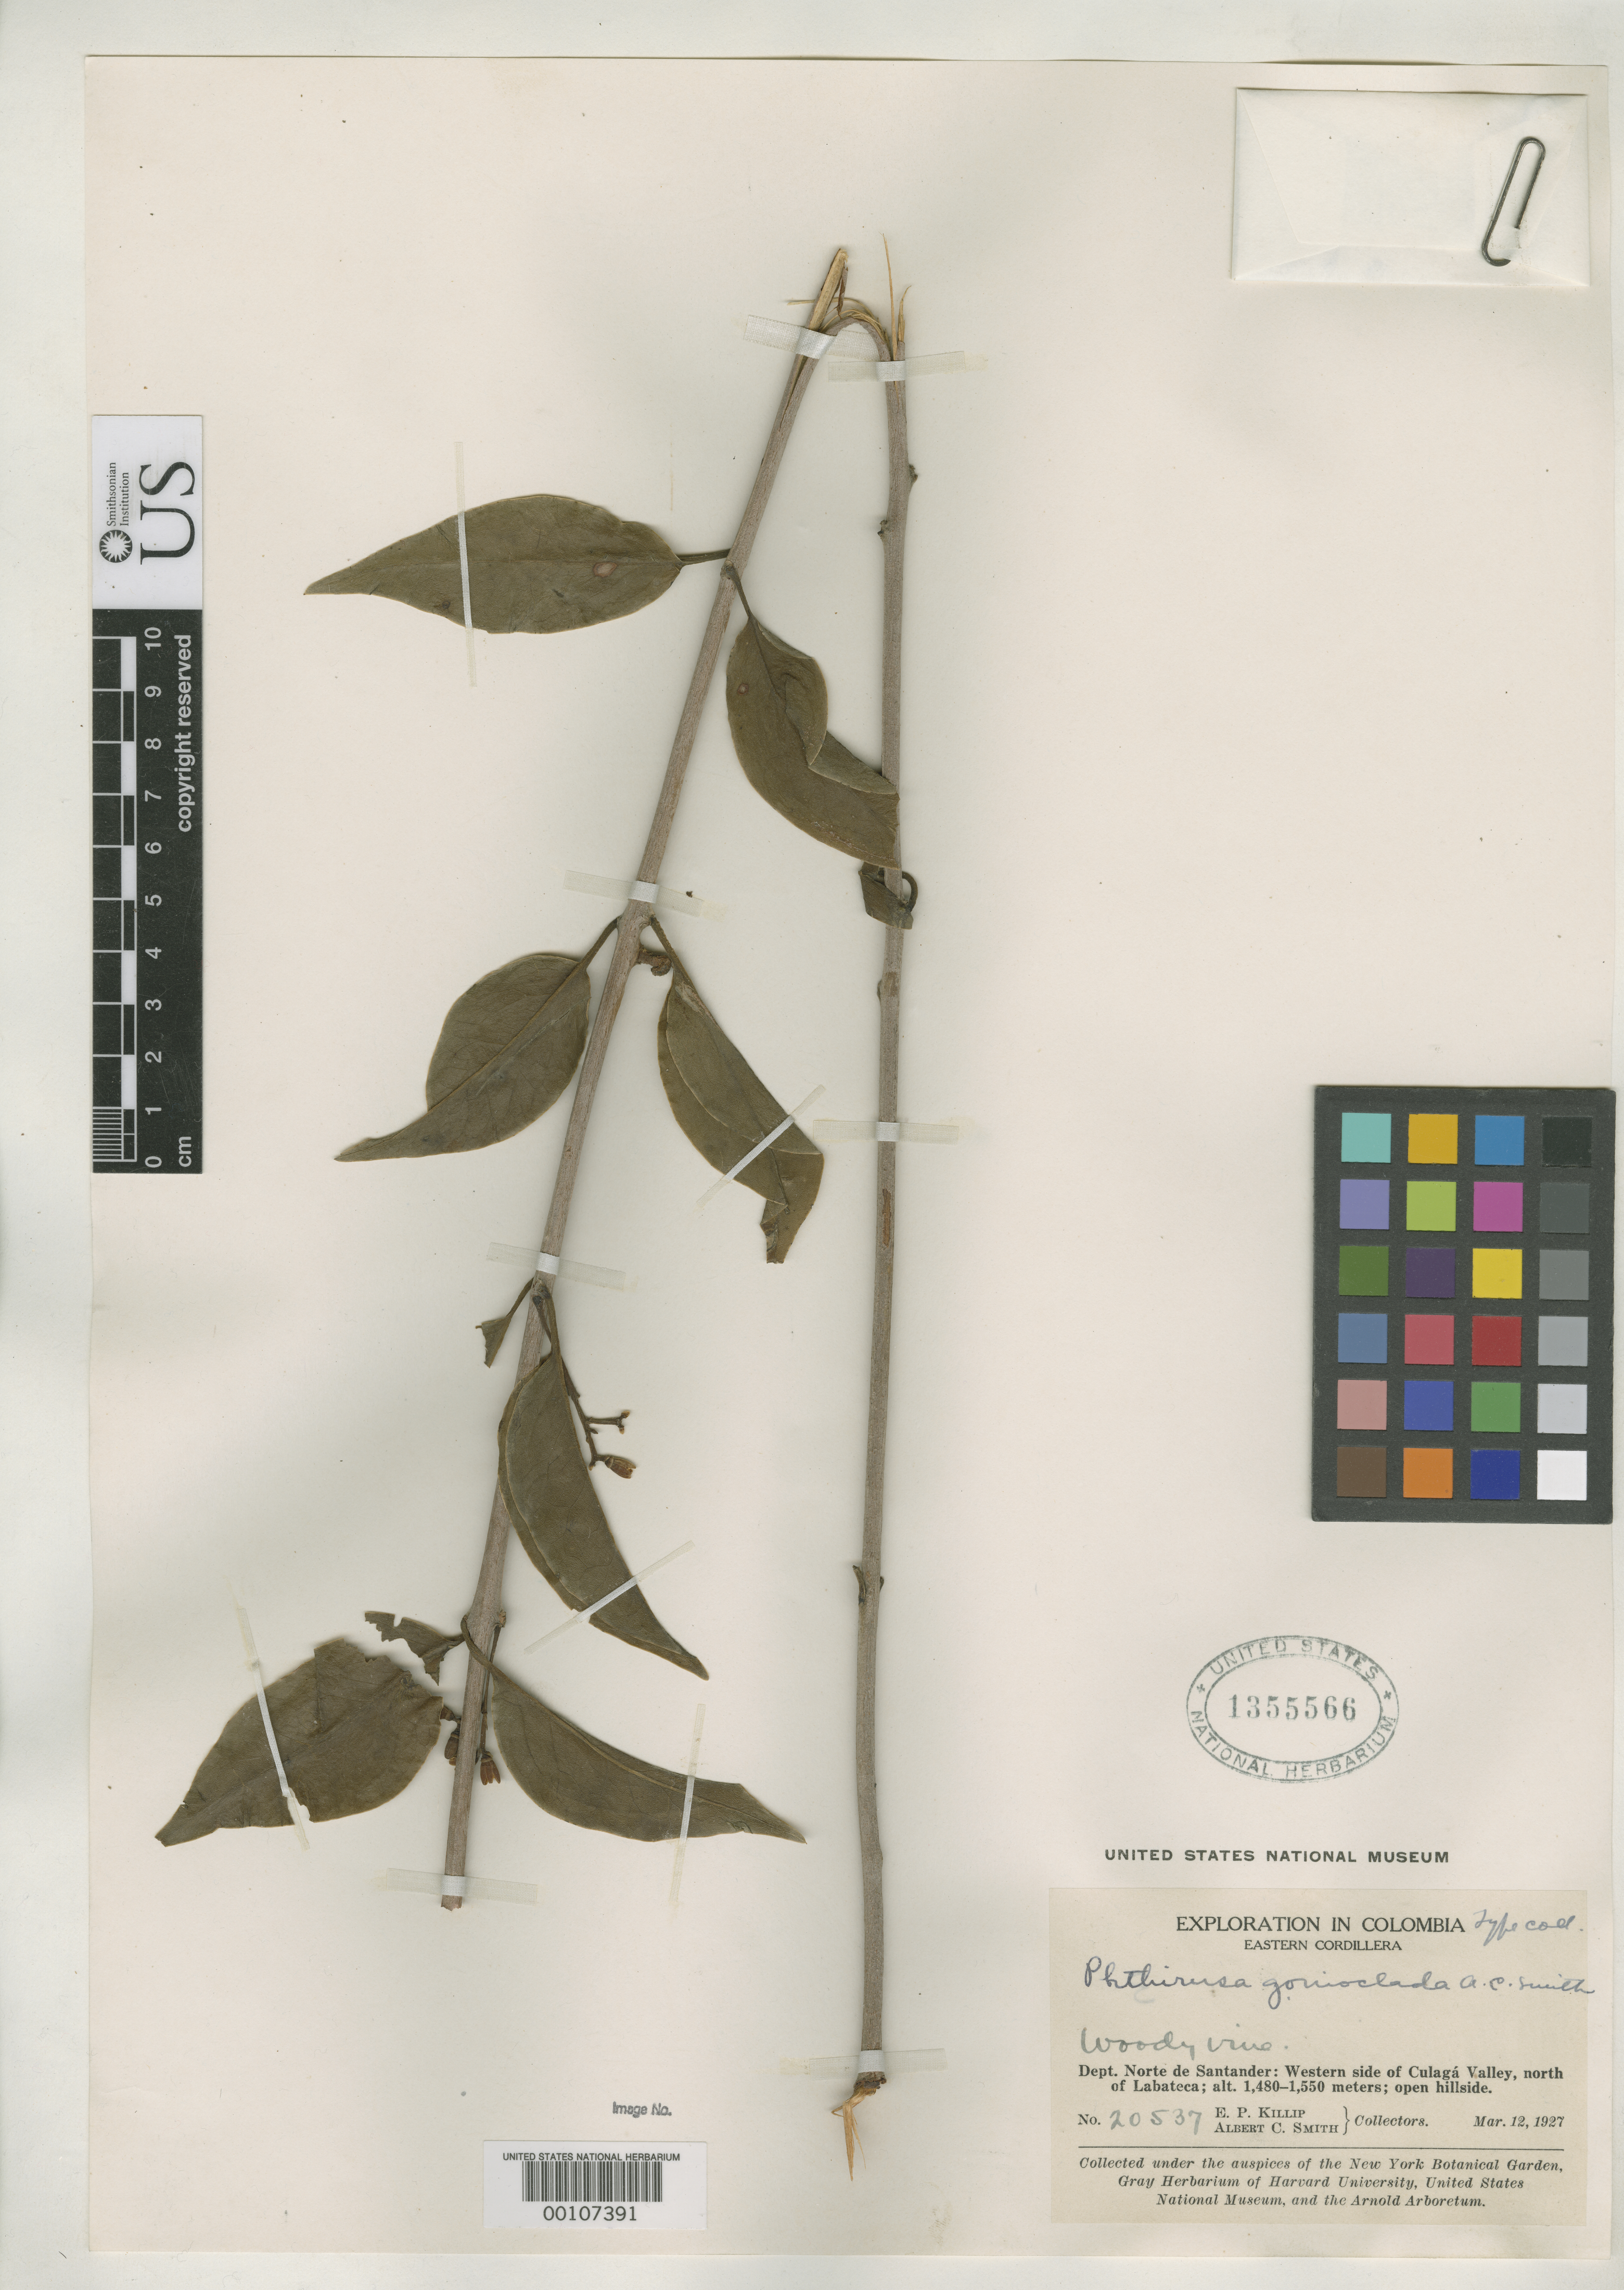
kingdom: Plantae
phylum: Tracheophyta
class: Magnoliopsida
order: Santalales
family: Loranthaceae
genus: Phthirusa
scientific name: Phthirusa gonioclada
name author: A.C. Sm.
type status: Isotype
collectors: E. P. Killip & A. C. Smith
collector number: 20537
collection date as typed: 12 Mar 1927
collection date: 1927-03-12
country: Colombia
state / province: Norte de Santander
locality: Culaga Valley, N of Labateca.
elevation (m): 1480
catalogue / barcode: US 1355566